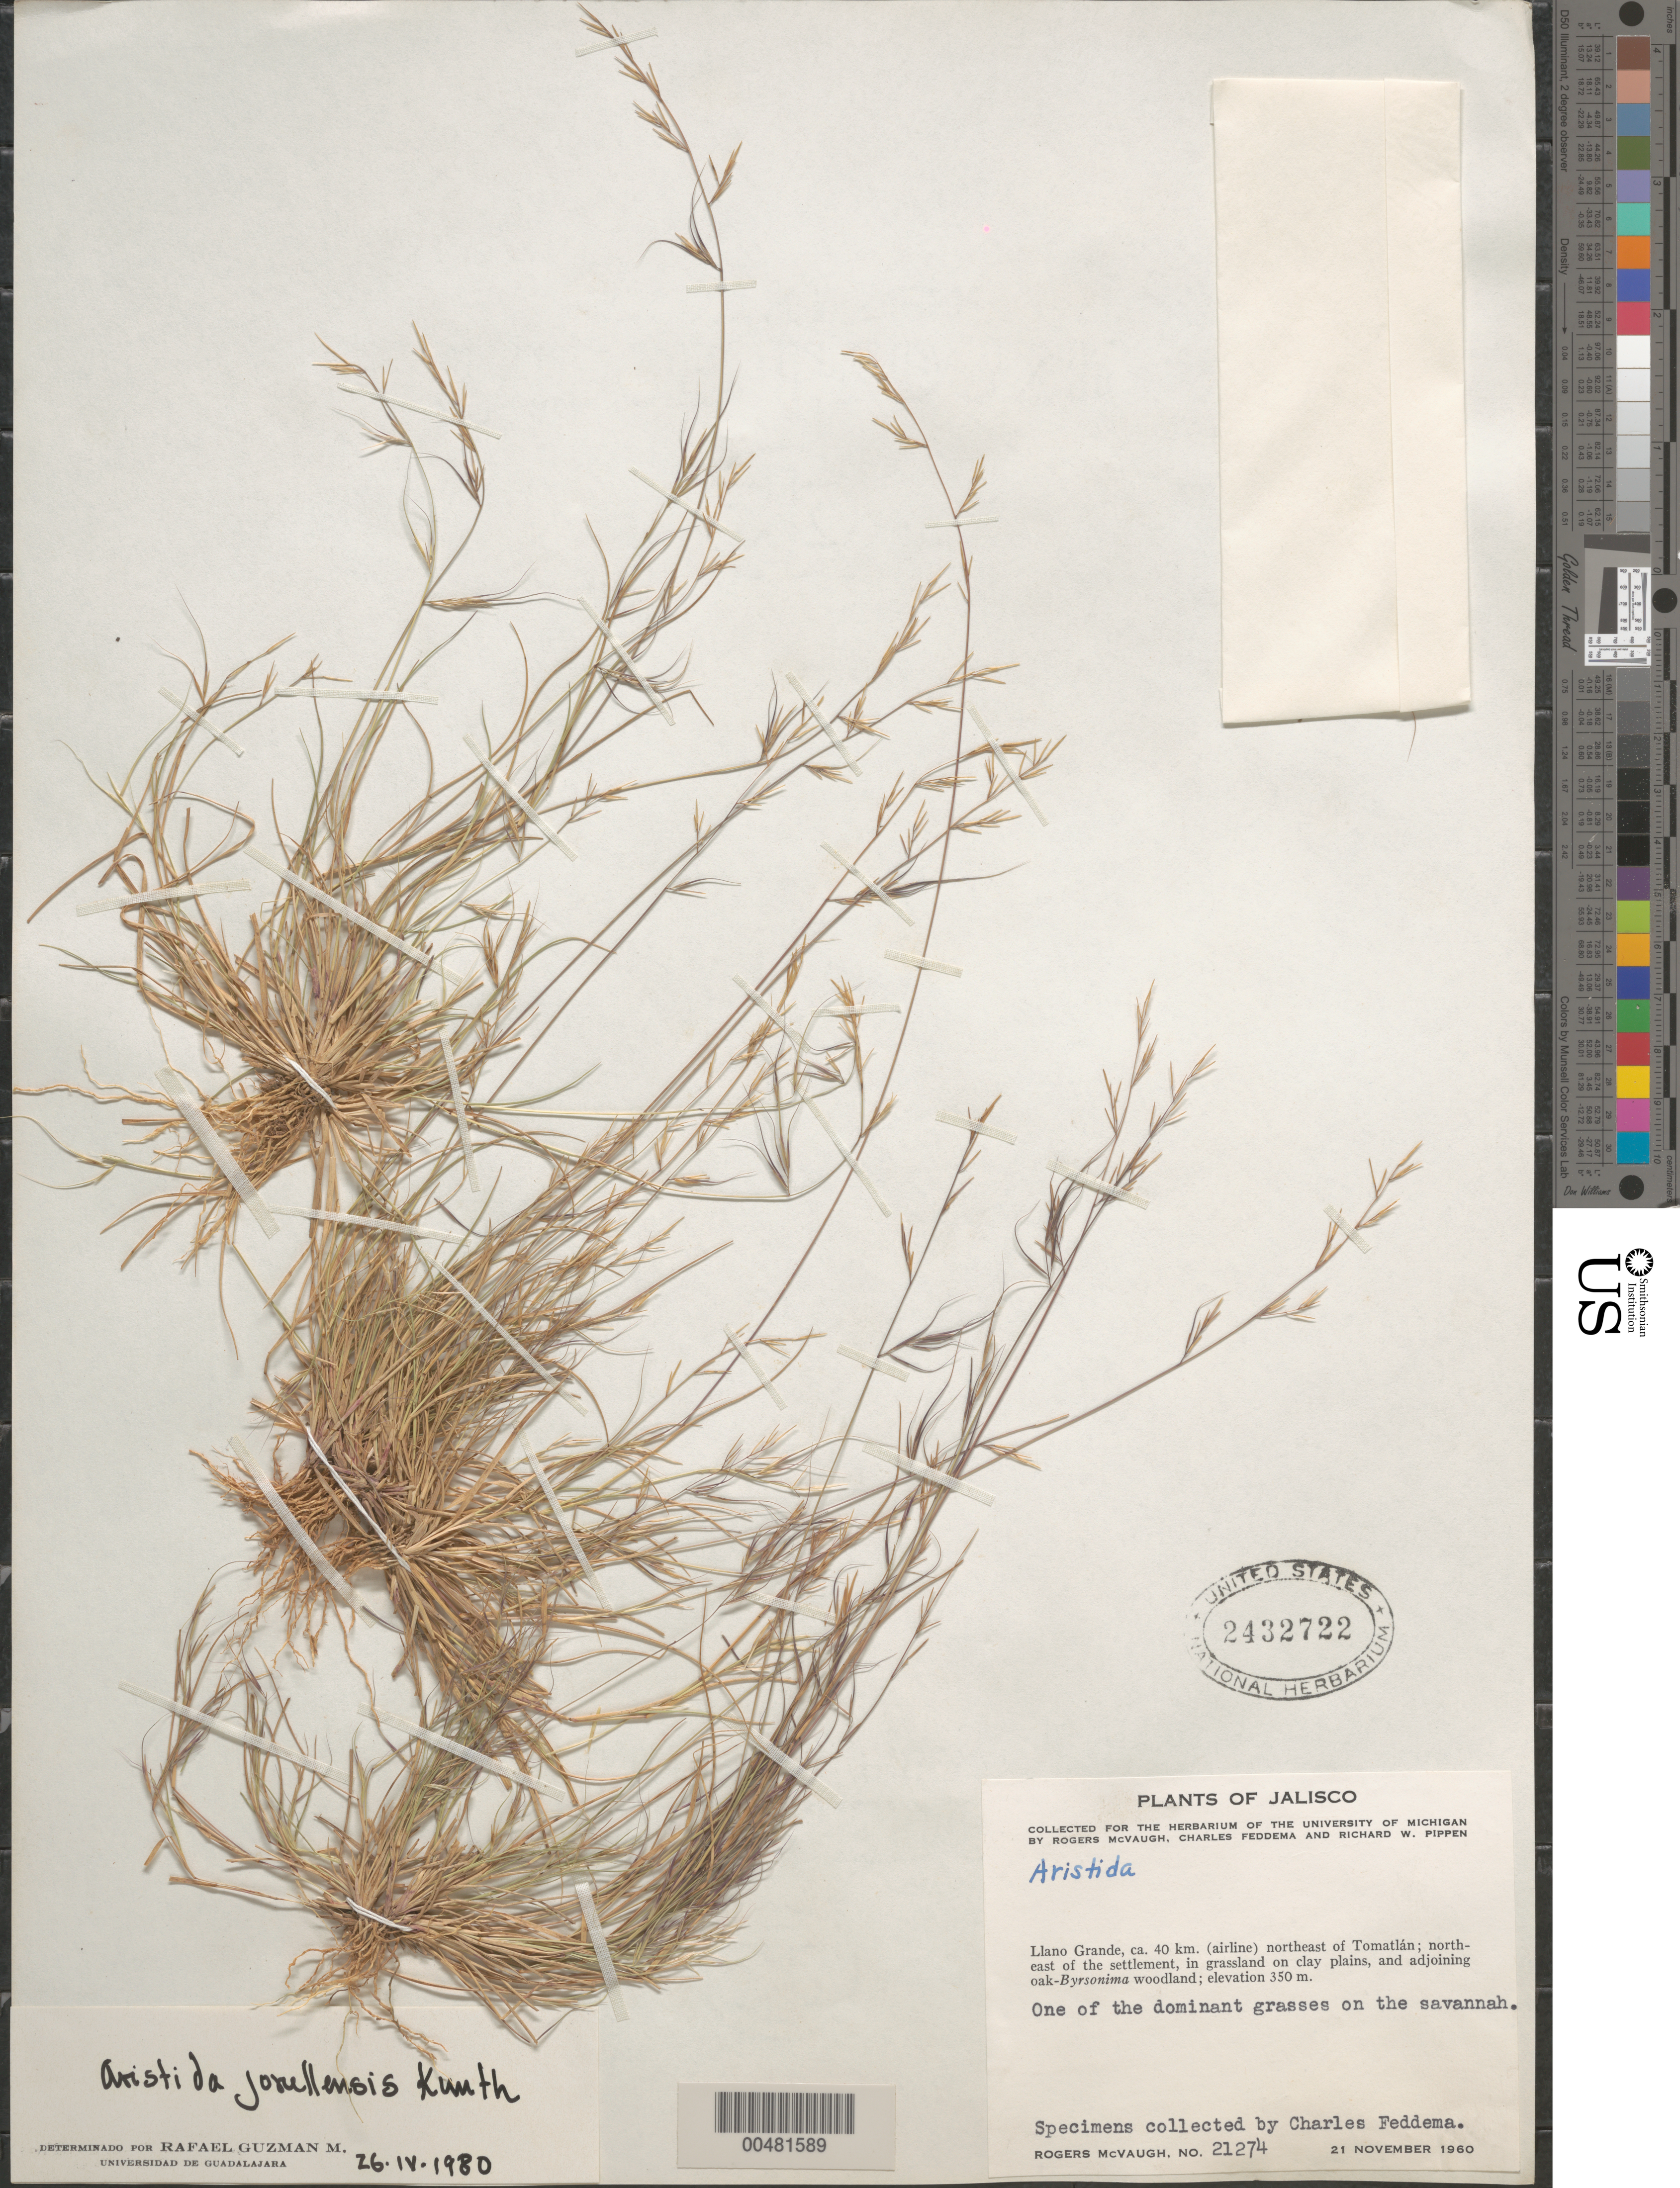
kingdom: Plantae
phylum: Tracheophyta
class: Liliopsida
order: Poales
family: Poaceae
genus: Aristida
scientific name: Aristida jorullensis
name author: Kunth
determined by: Guzman-M., R.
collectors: R. McVaugh & C. Feddema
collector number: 21274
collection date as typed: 21 Nov 1960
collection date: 1960-11-21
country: Mexico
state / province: Jalisco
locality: Llano Grande, ca 40 km (airline) NE of Tomatlán, NE of the settlement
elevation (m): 350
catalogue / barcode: US 2432722